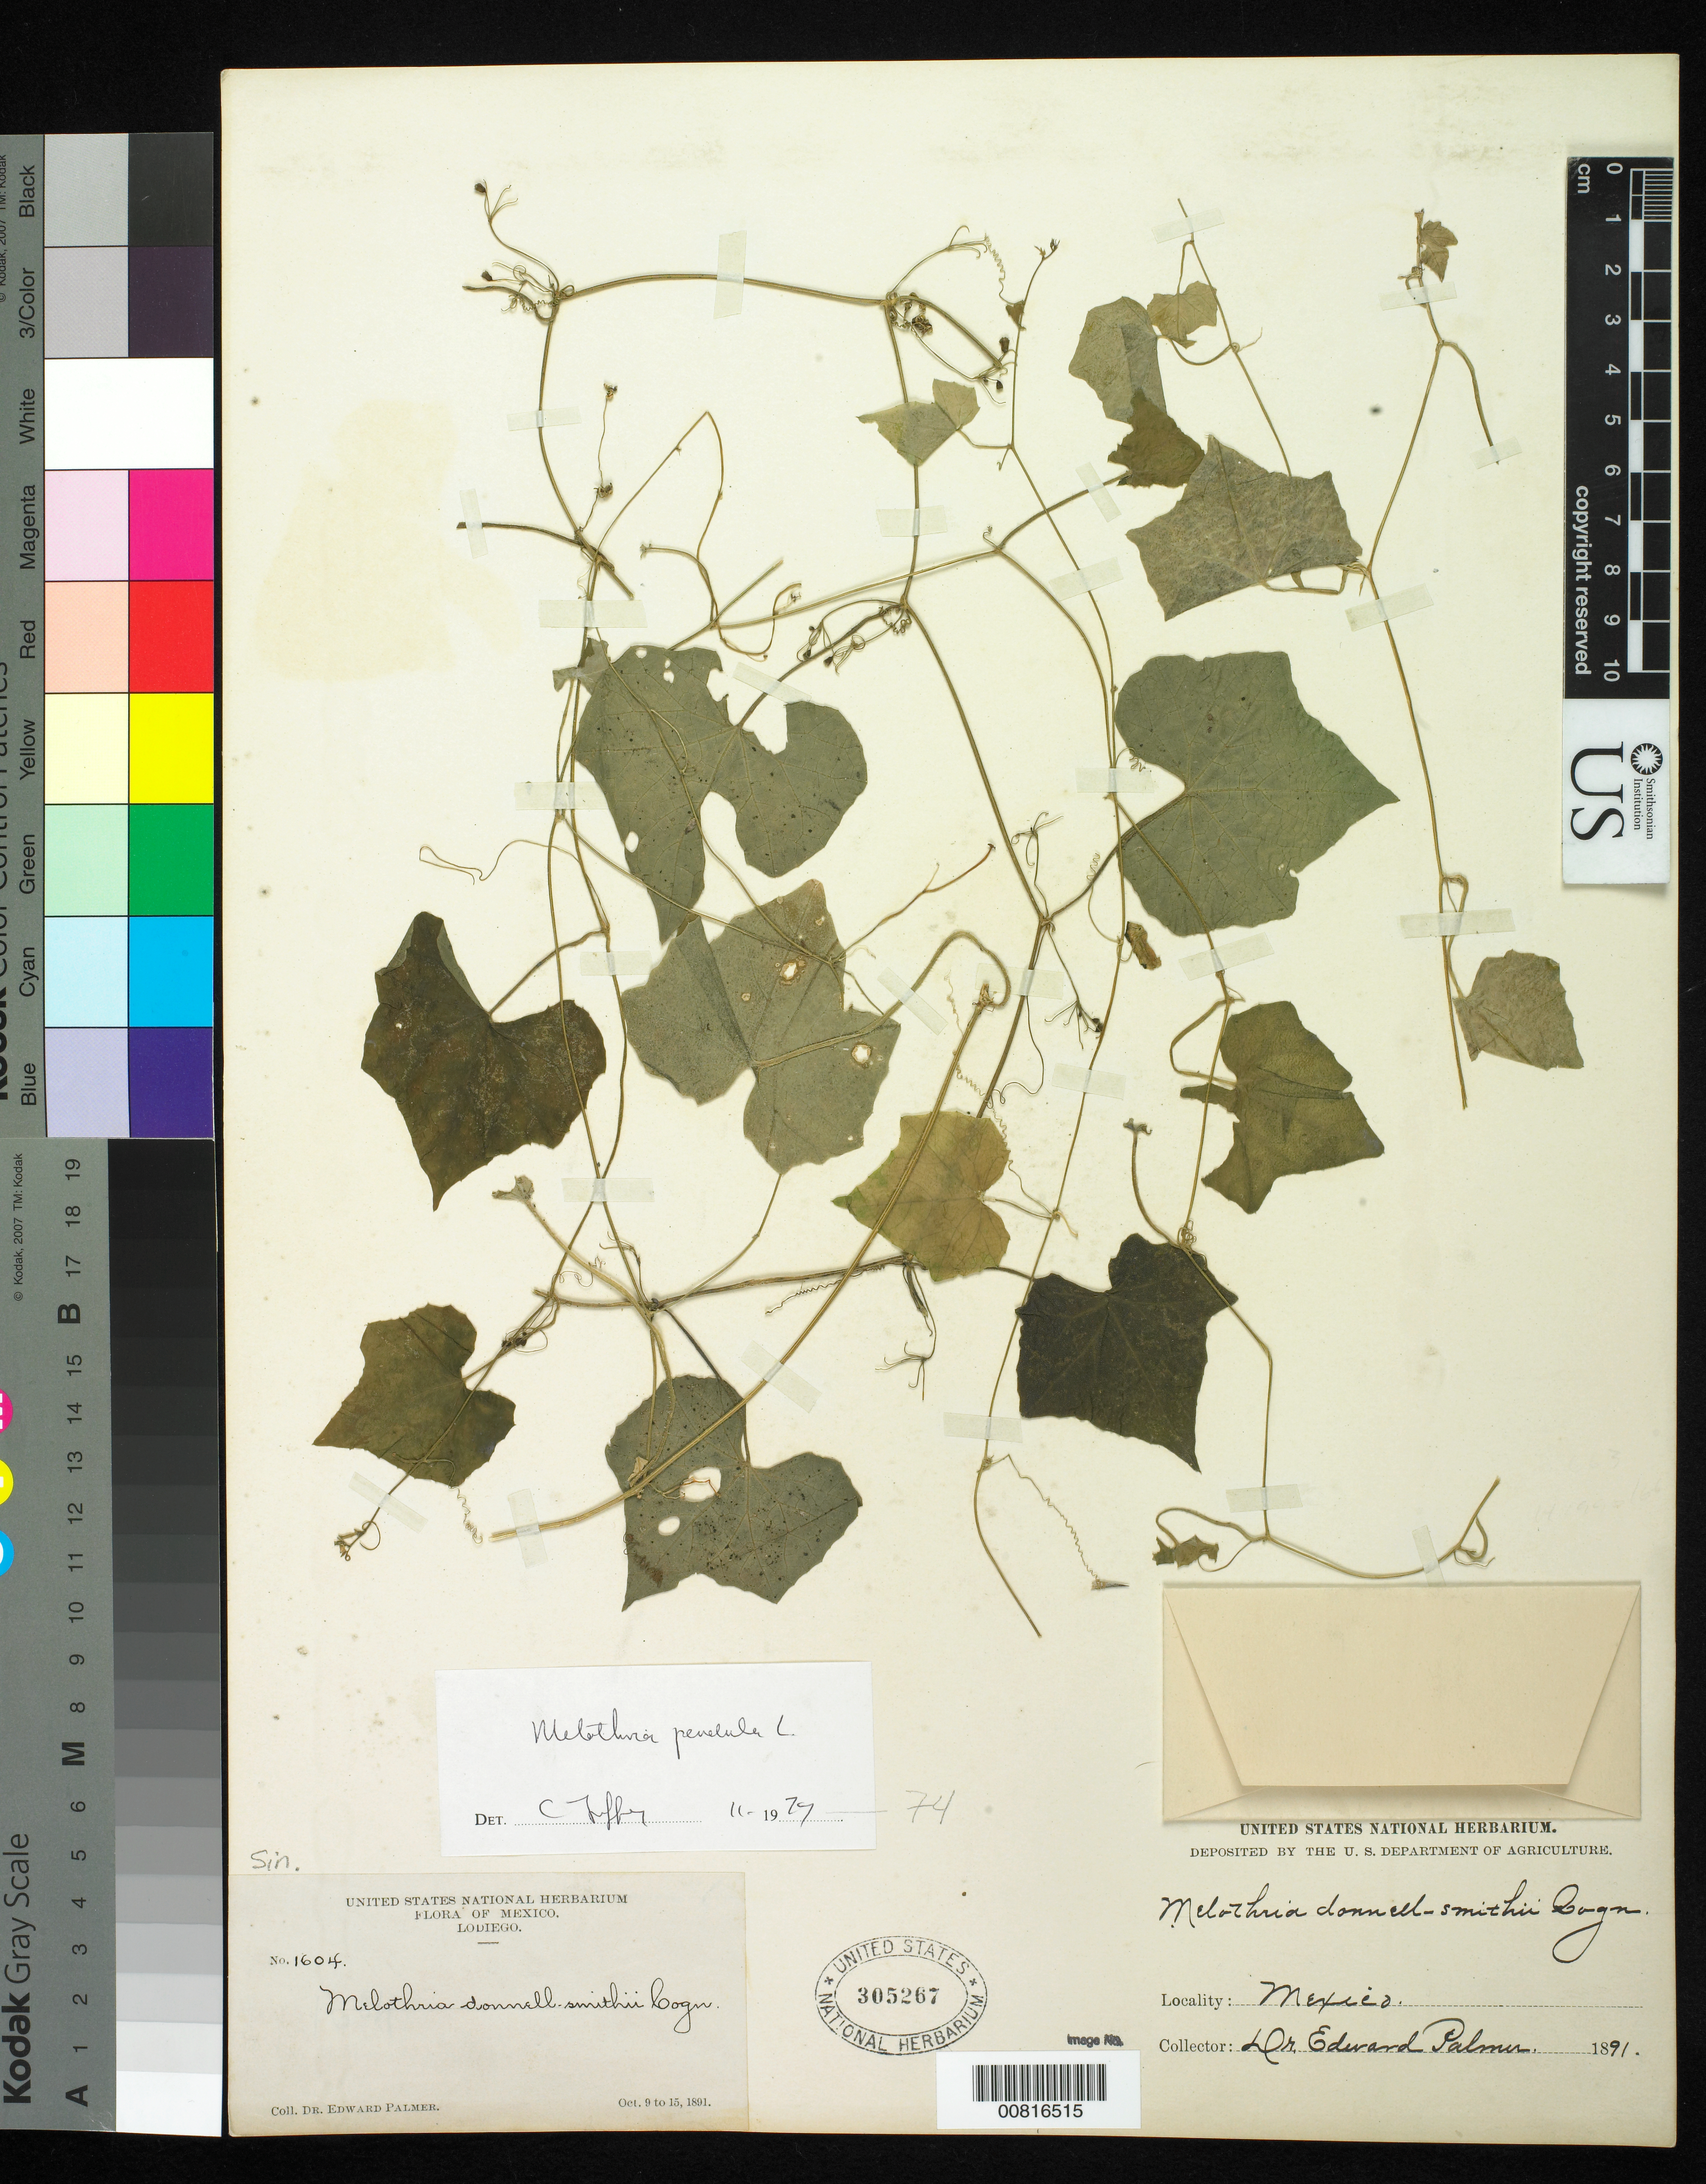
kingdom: Plantae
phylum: Tracheophyta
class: Magnoliopsida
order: Cucurbitales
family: Cucurbitaceae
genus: Melothria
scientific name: Melothria pendula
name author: L.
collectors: E. Palmer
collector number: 1604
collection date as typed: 09 Oct 1891 to 15 Oct 1891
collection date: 1891-10-09/1891-10-15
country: Mexico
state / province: Sinaloa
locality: Lodiego, Sinaloa.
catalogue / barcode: US 305267